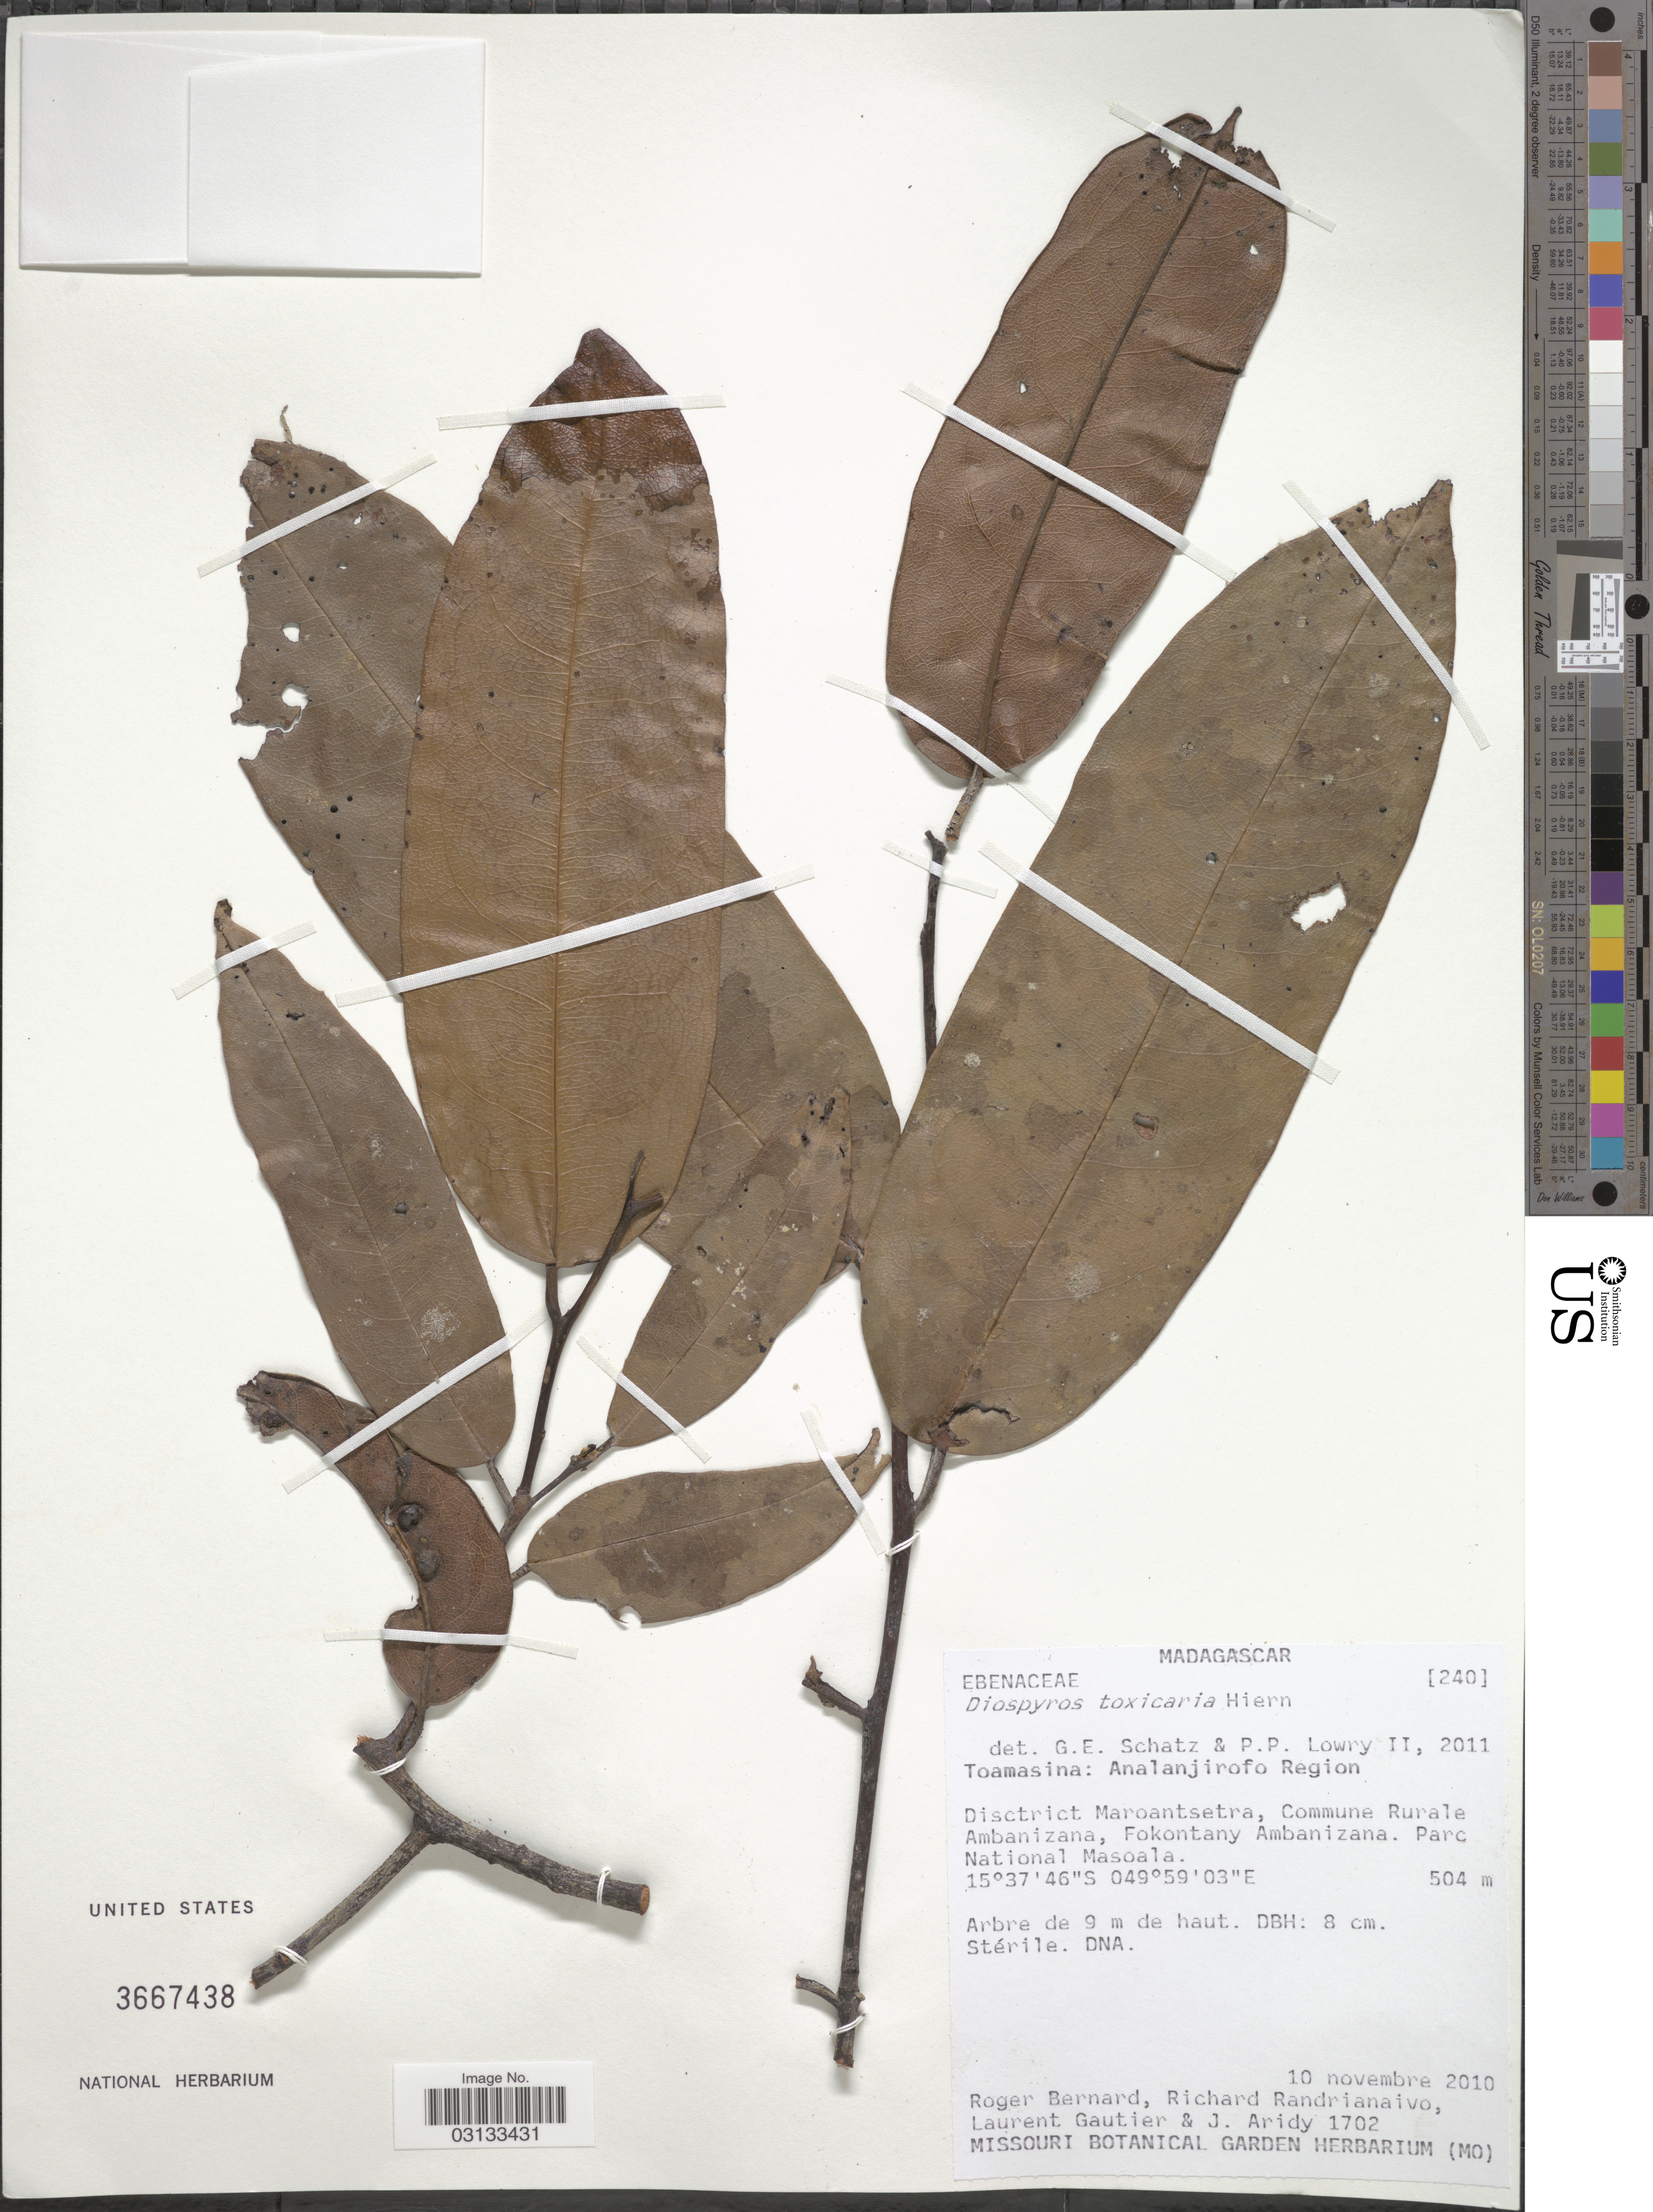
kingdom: Plantae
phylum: Tracheophyta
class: Magnoliopsida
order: Ericales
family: Ebenaceae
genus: Diospyros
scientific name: Diospyros toxicaria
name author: Hiern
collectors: R. Bernard, R. Randrianaivo, L. Gautier & J. Aridy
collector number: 1702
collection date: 2010-11-10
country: Madagascar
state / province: Analanjirofo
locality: Analanjirofo Region, Disctrict Maroantsetra, Commune Rurale Ambanizana, Fokontany Ambanizana, Parc National Masoala.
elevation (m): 504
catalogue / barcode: US 3667438